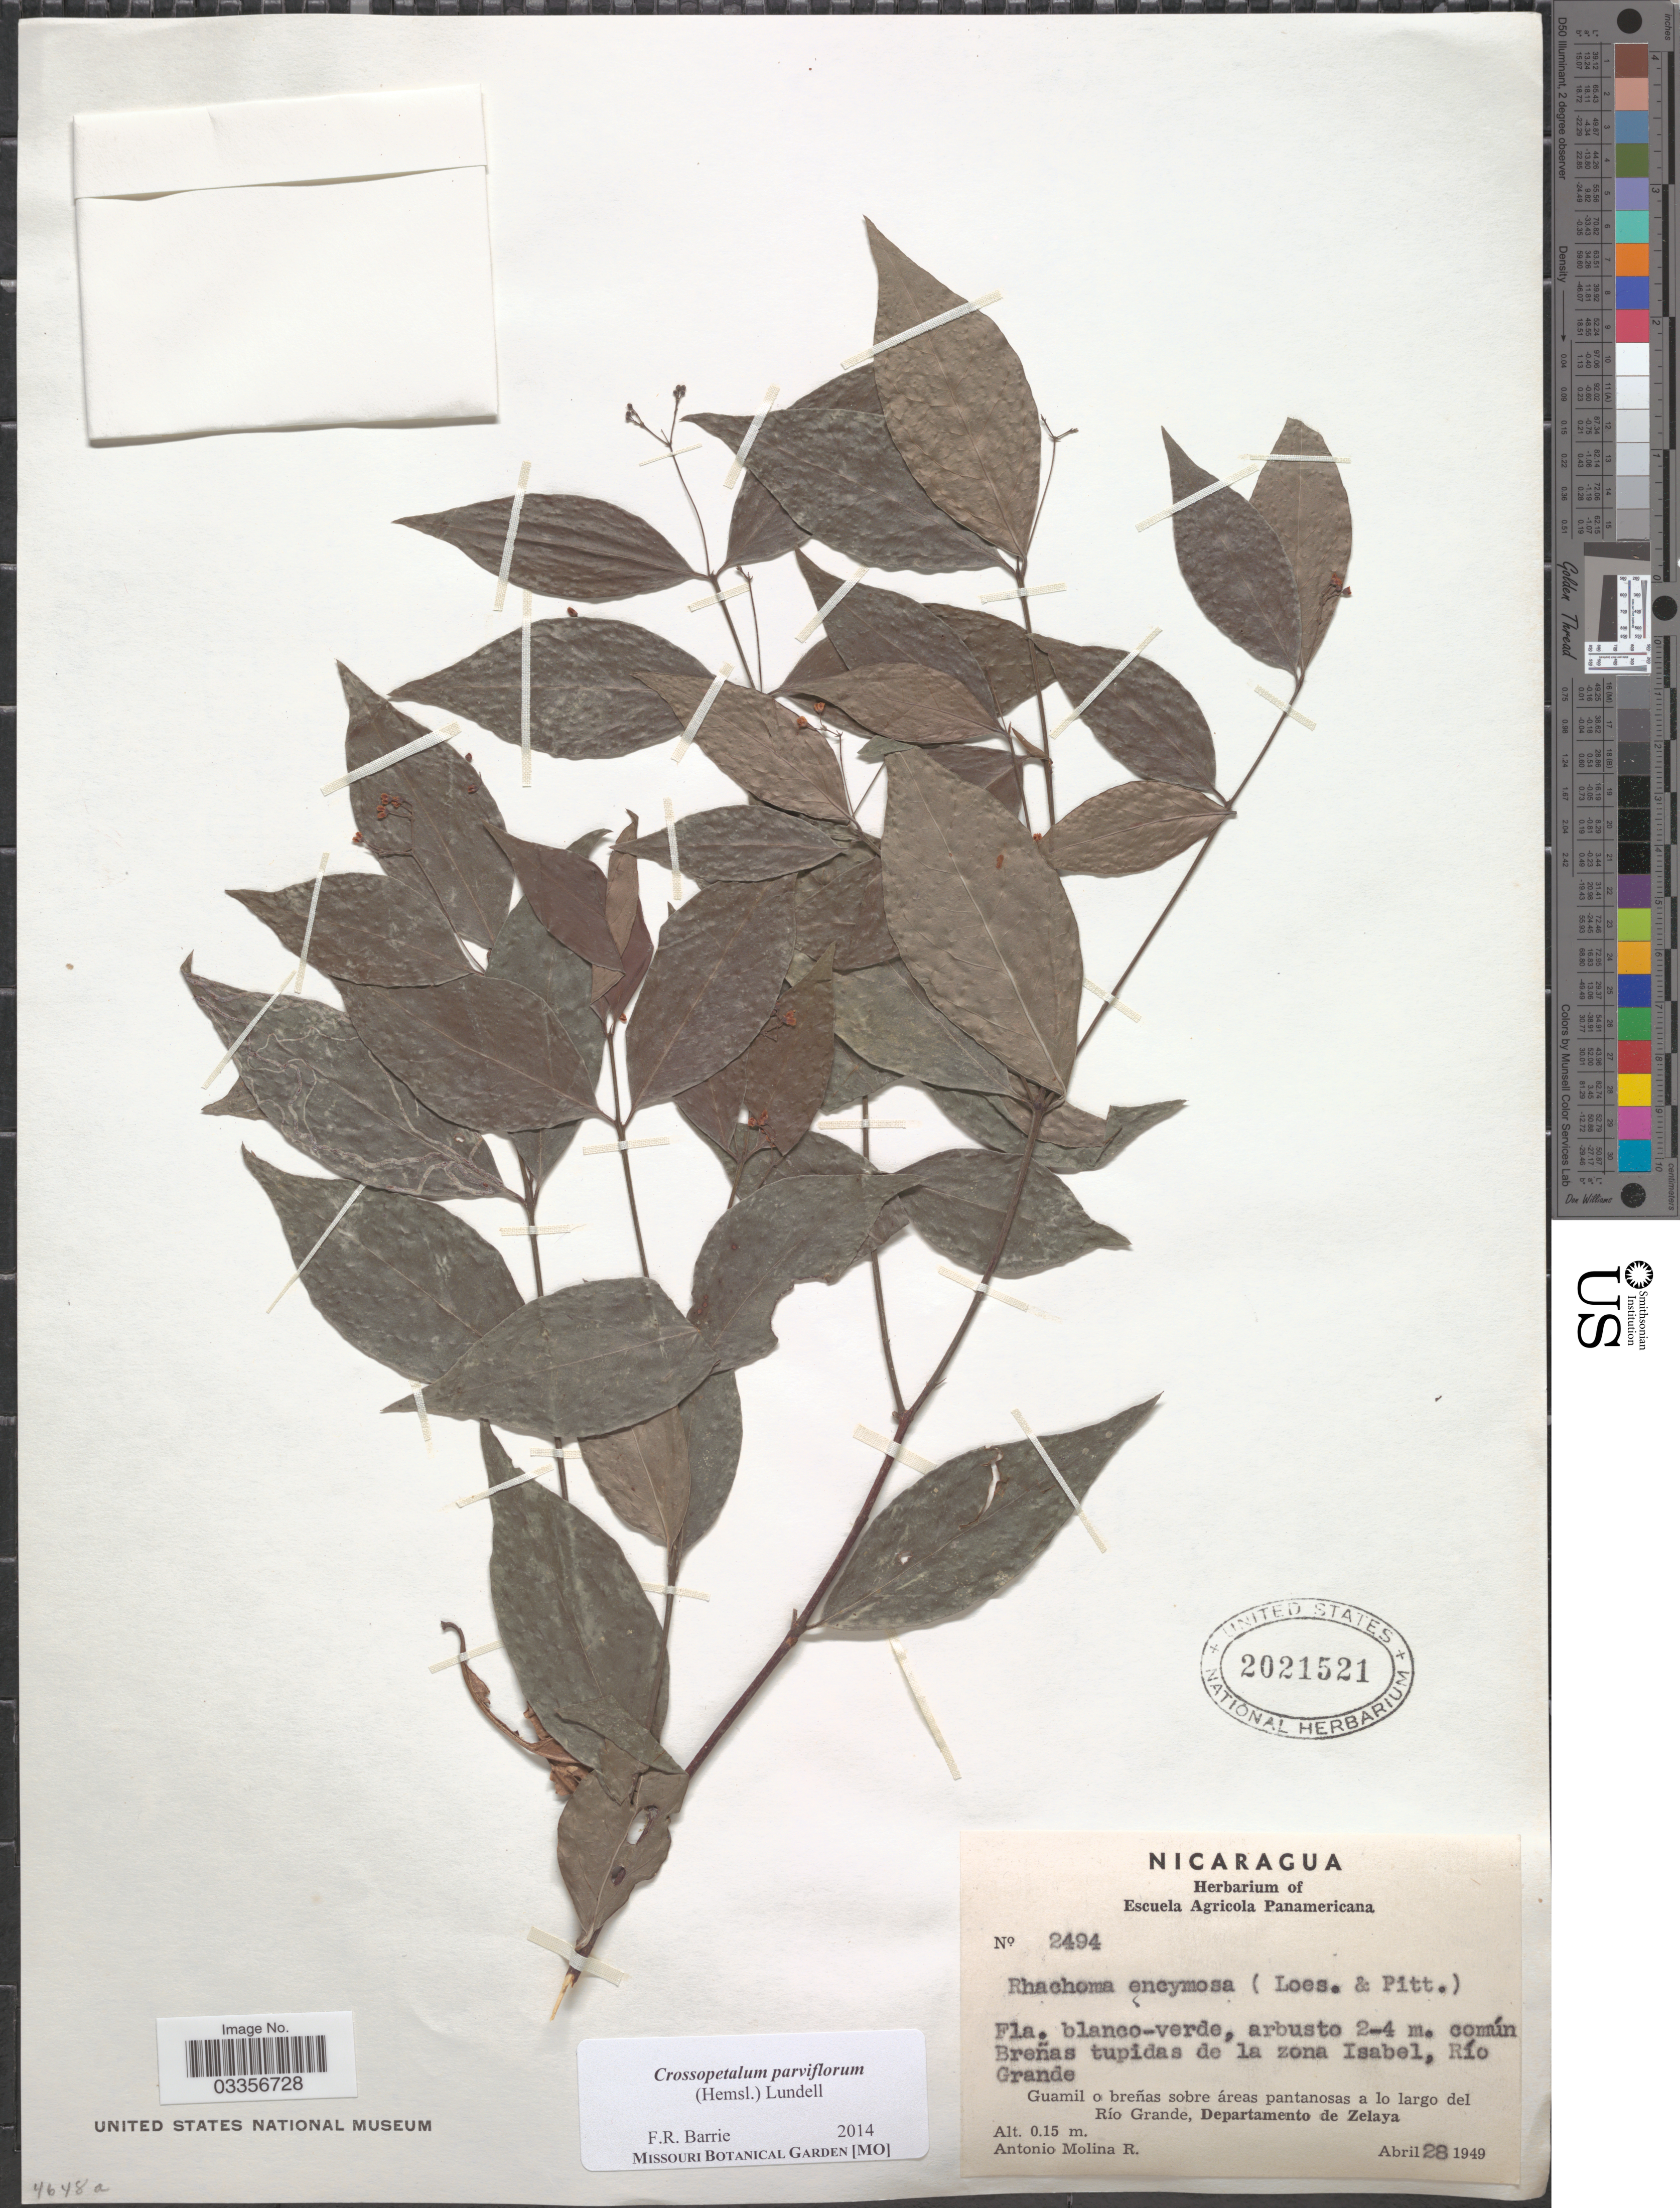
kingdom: Plantae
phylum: Tracheophyta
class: Magnoliopsida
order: Celastrales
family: Celastraceae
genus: Crossopetalum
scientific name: Crossopetalum parviflorum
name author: L.O. Williams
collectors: A. Molina R.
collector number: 2494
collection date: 1949-04-28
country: Nicaragua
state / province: Atlántico Sur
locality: Común Breñas tupidas de la zona Isabel, Río Grande, Guamil o breñas sobre áreas pantanosas a lo largo del Río Grande, Departamento de Zelaya.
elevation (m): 0.15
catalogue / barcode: US 2021521